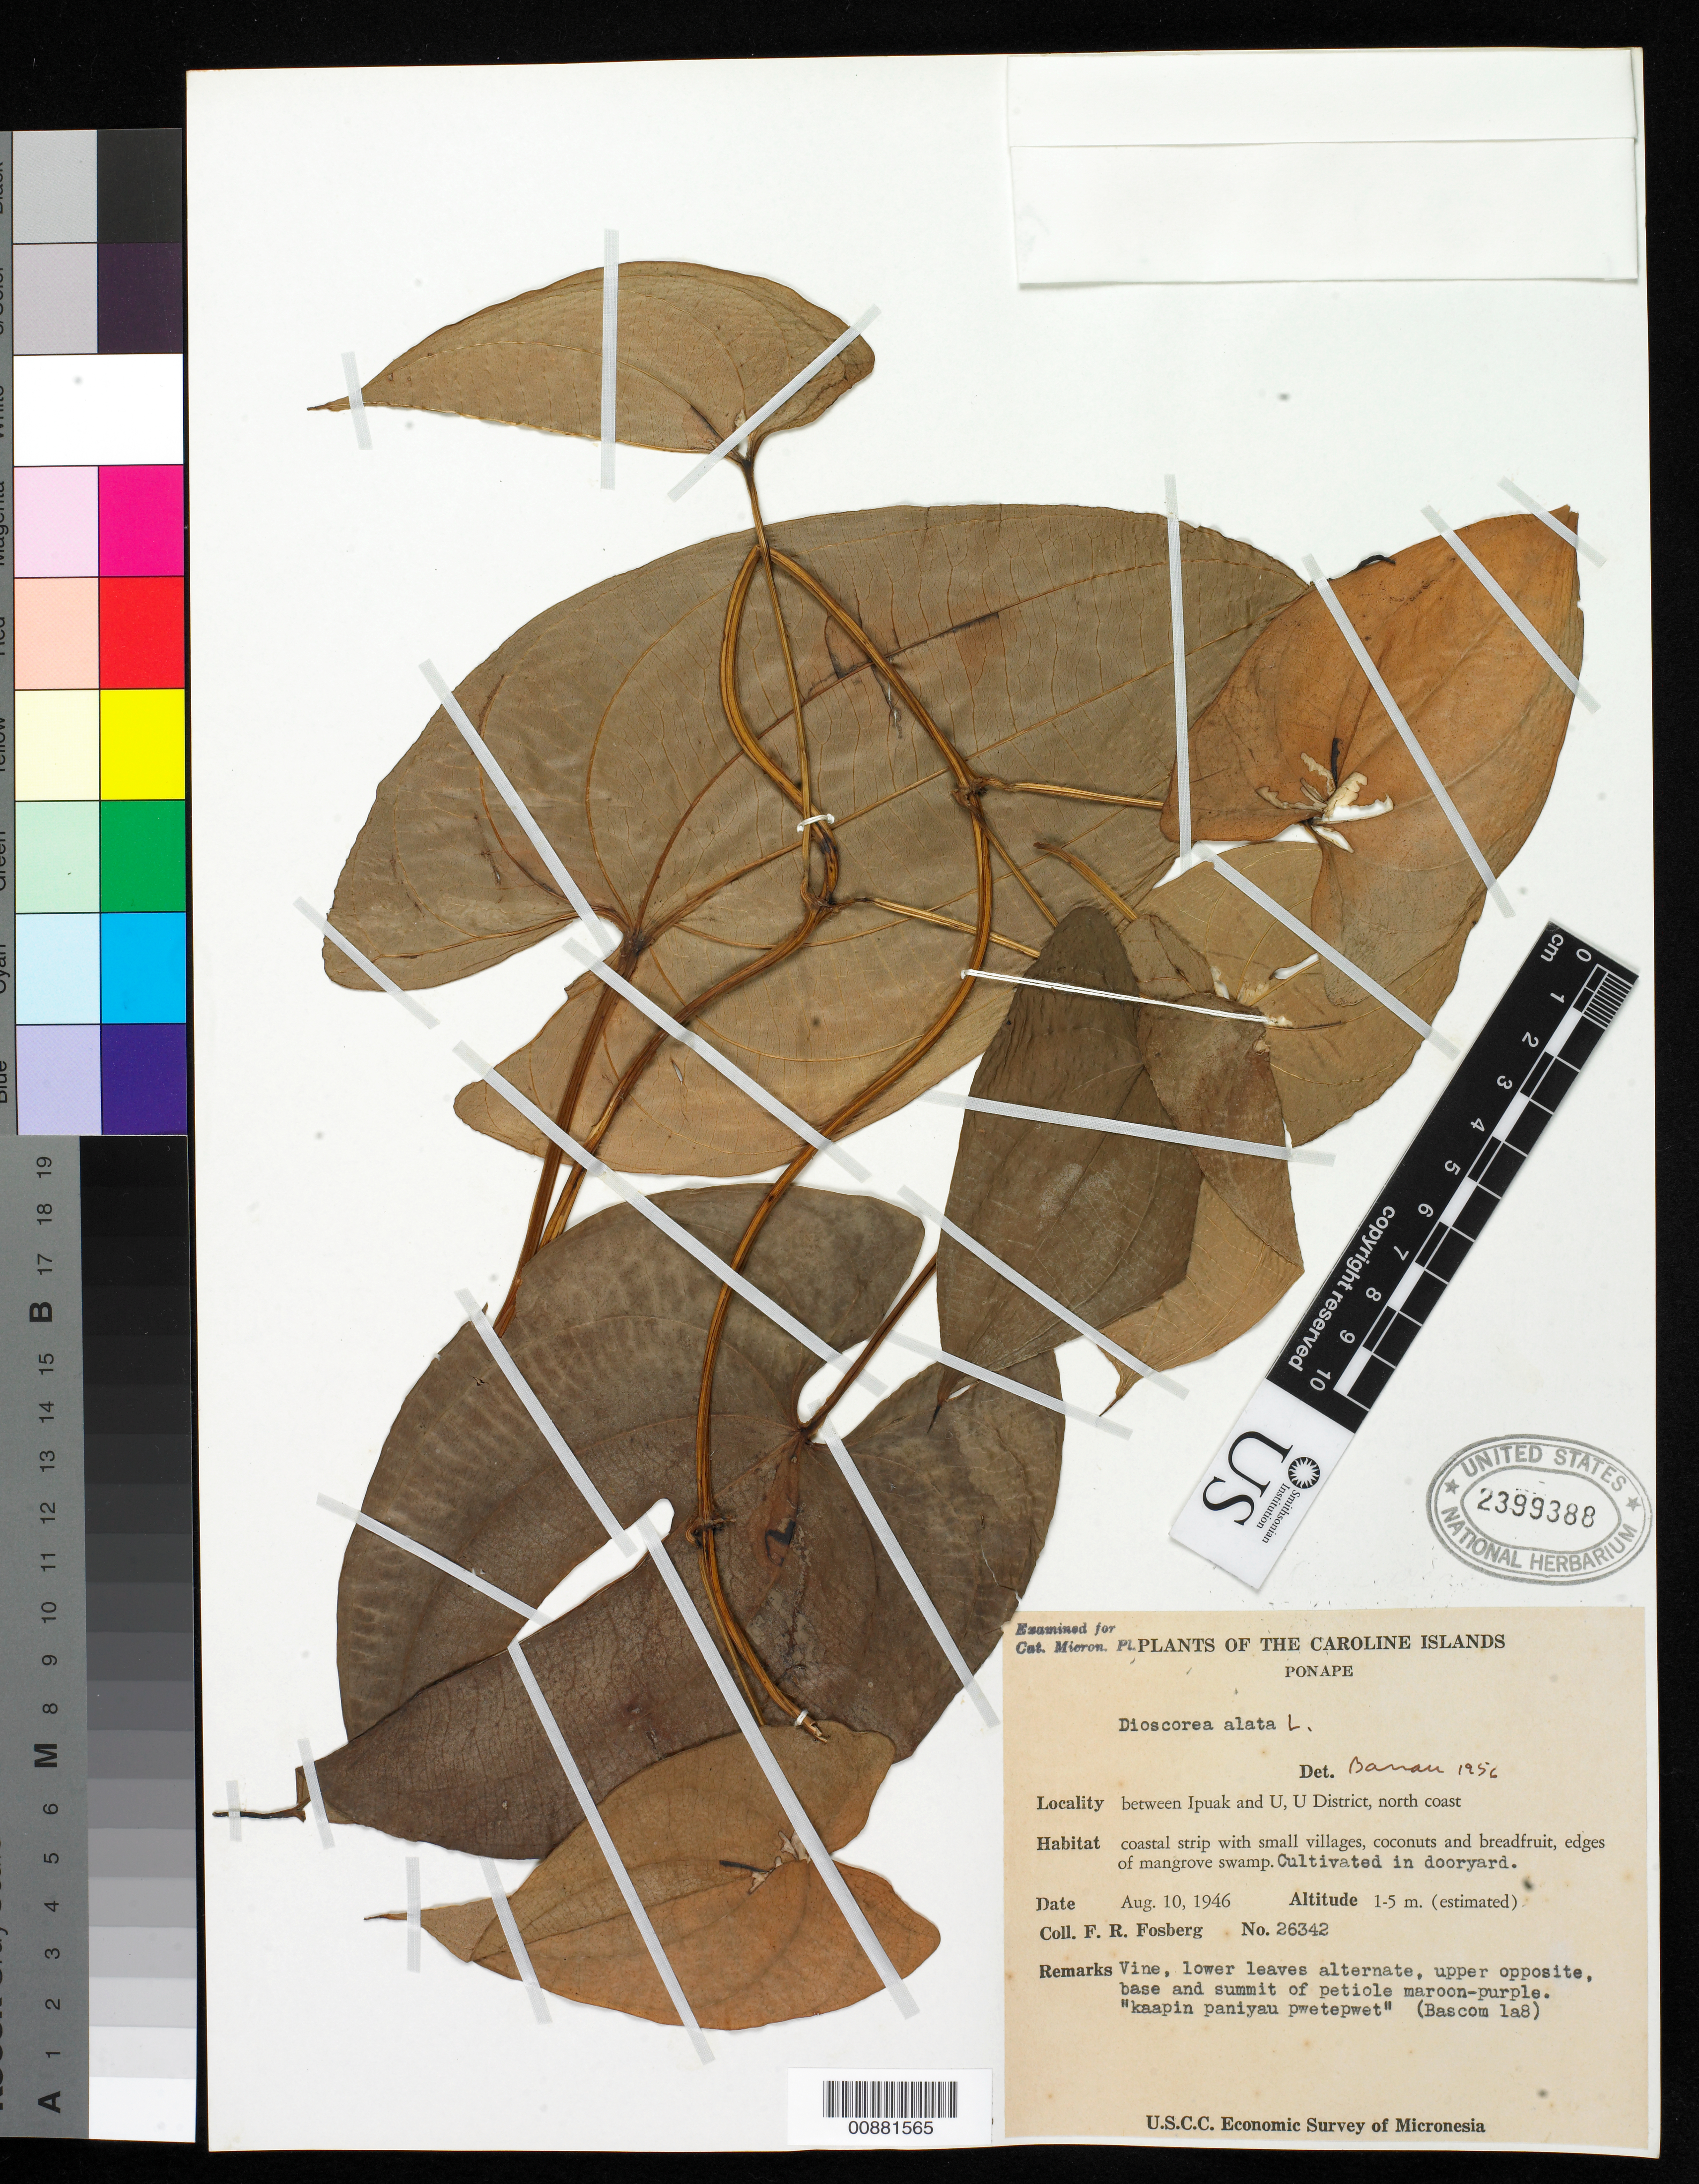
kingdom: Plantae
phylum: Tracheophyta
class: Liliopsida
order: Dioscoreales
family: Dioscoreaceae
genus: Dioscorea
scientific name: Dioscorea alata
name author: L.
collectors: F. R. Fosberg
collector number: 26342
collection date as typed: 10 Aug 1946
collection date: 1946-08-10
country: Micronesia, Federated States of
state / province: Pohnpei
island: Pohnpei [Ponape]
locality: between Ipuak and U, U district, north coast, Senyavin Is.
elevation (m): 1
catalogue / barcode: US 2399388